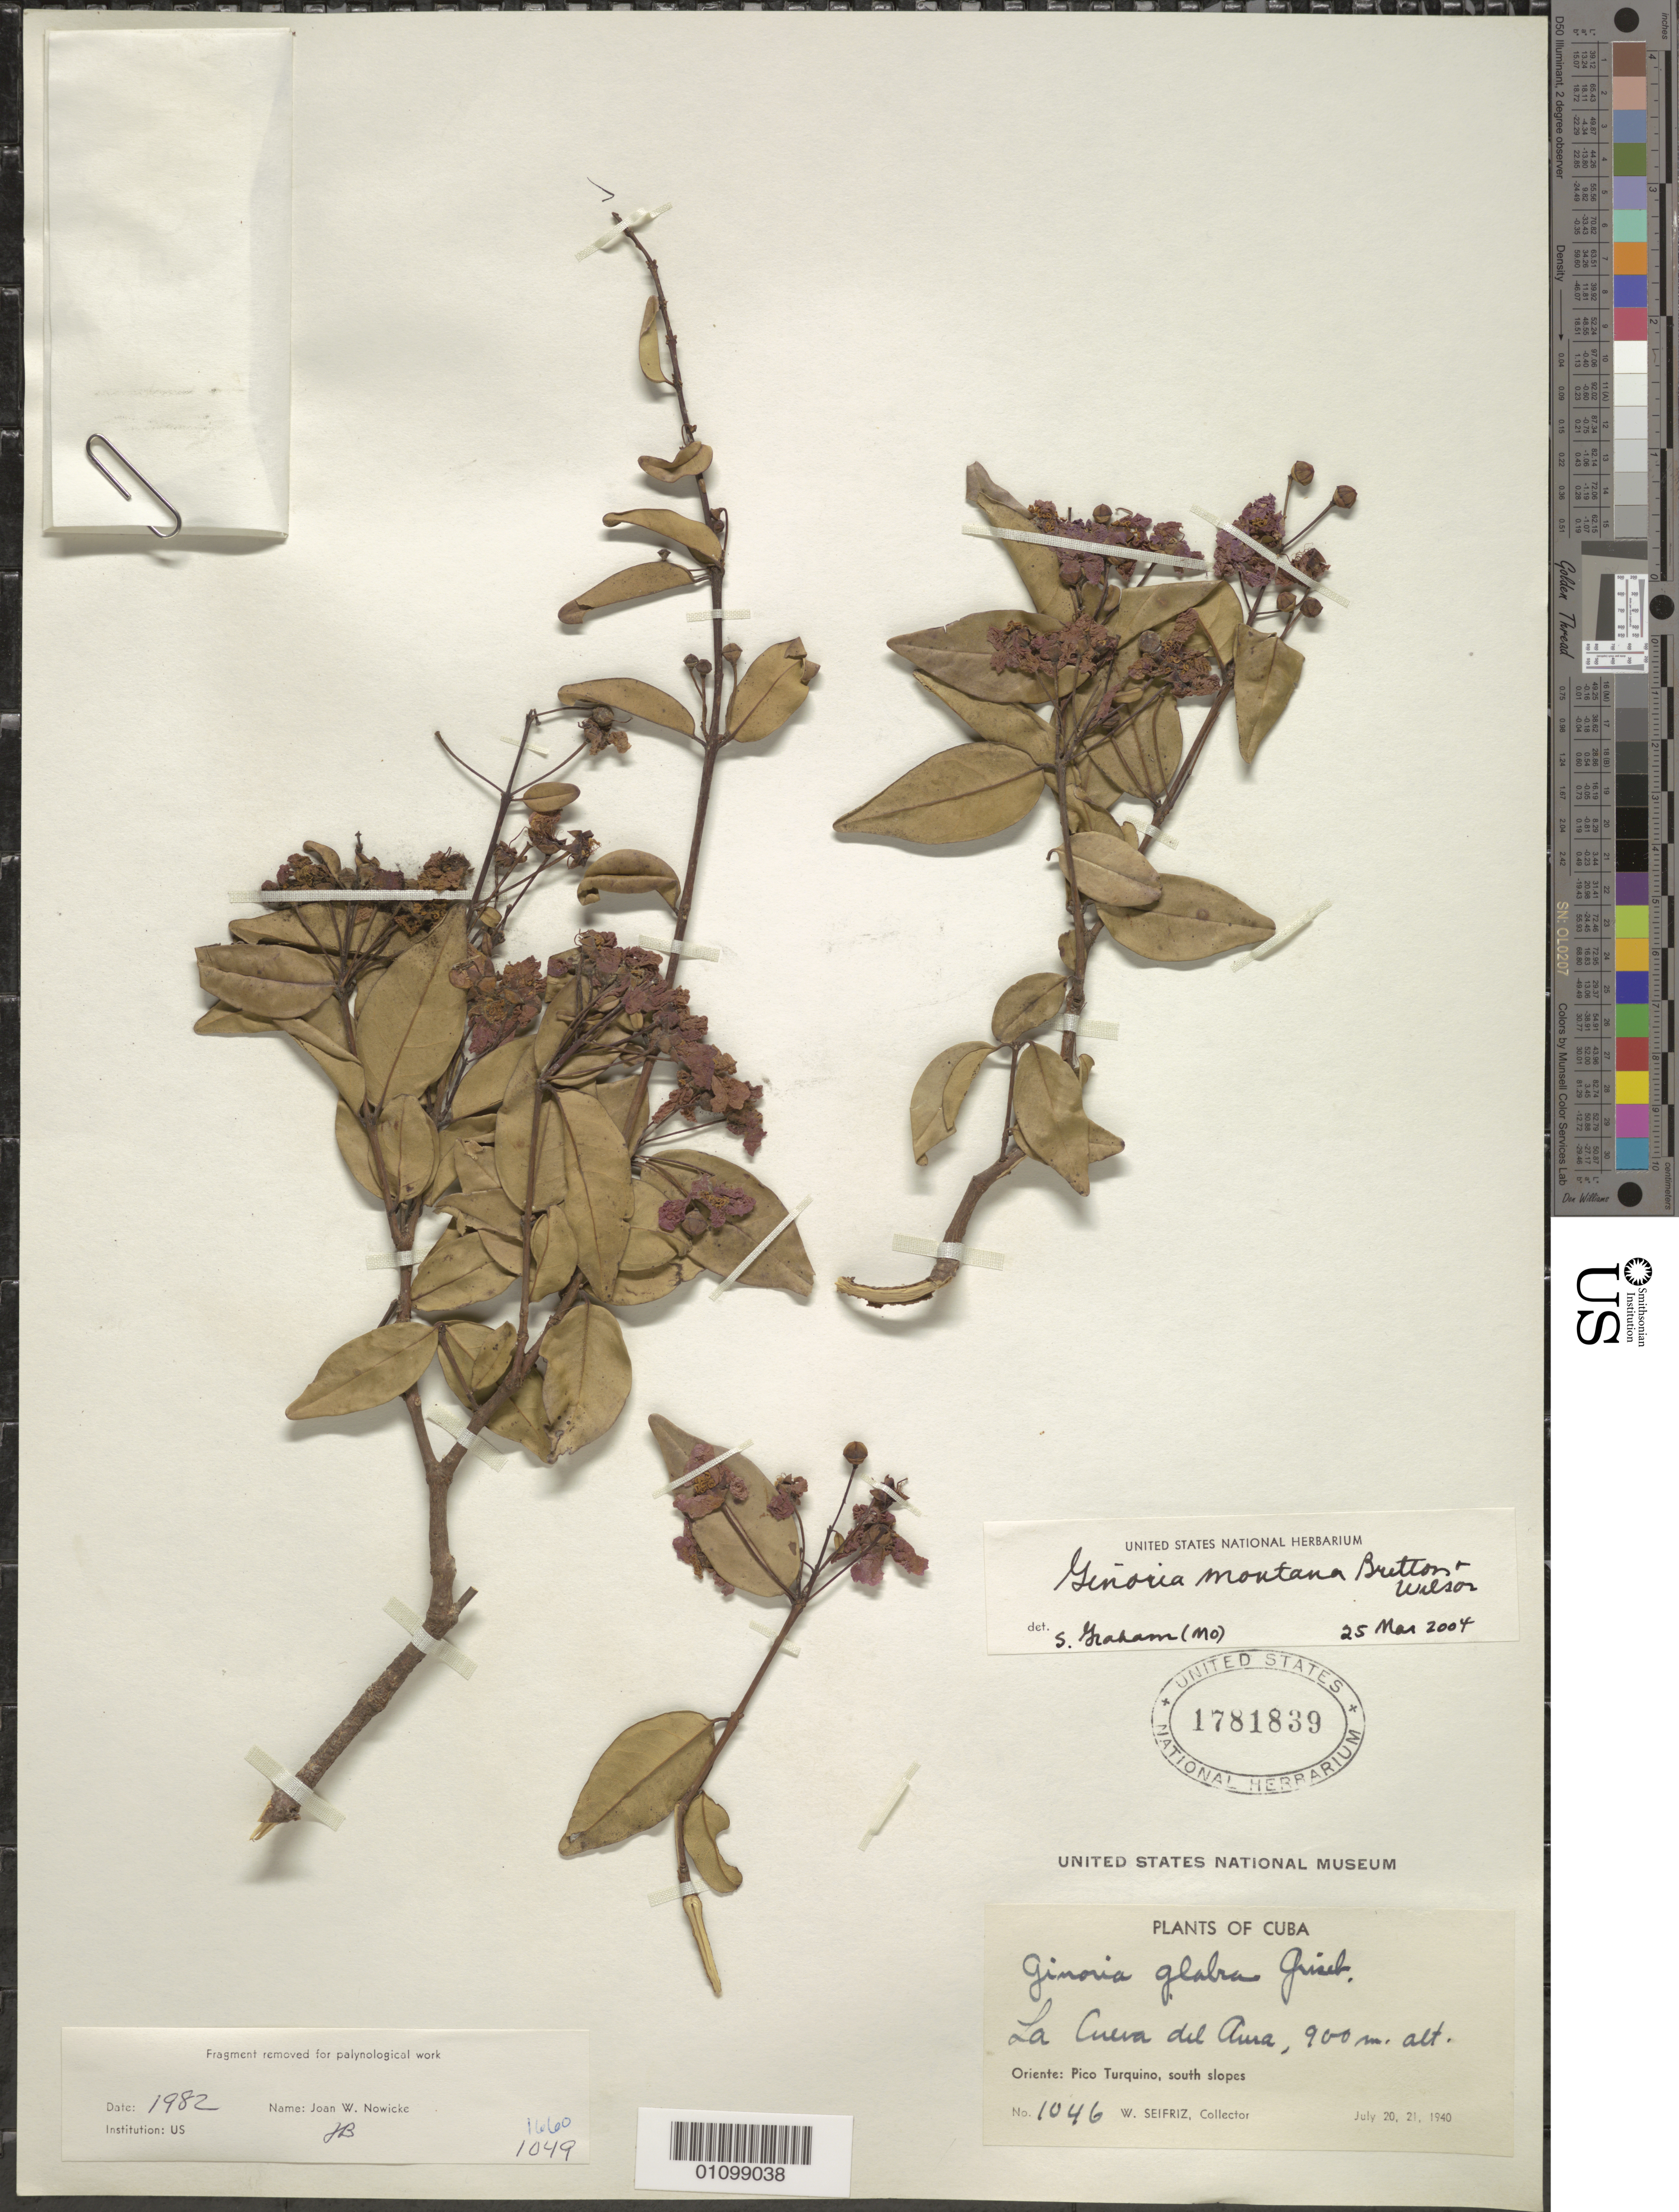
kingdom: Plantae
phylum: Tracheophyta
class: Magnoliopsida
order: Myrtales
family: Lythraceae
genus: Ginoria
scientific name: Ginoria montana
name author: Britton & P. Wilson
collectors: W. Seifriz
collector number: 1046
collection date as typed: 20 Jul 1940 and 21 Jul 1940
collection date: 1940-07-20,1940-07-21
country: Cuba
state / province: Oriente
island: Cuba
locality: La Cuera del Aura Pico Turquino, south slopes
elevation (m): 900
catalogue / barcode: US 1781839